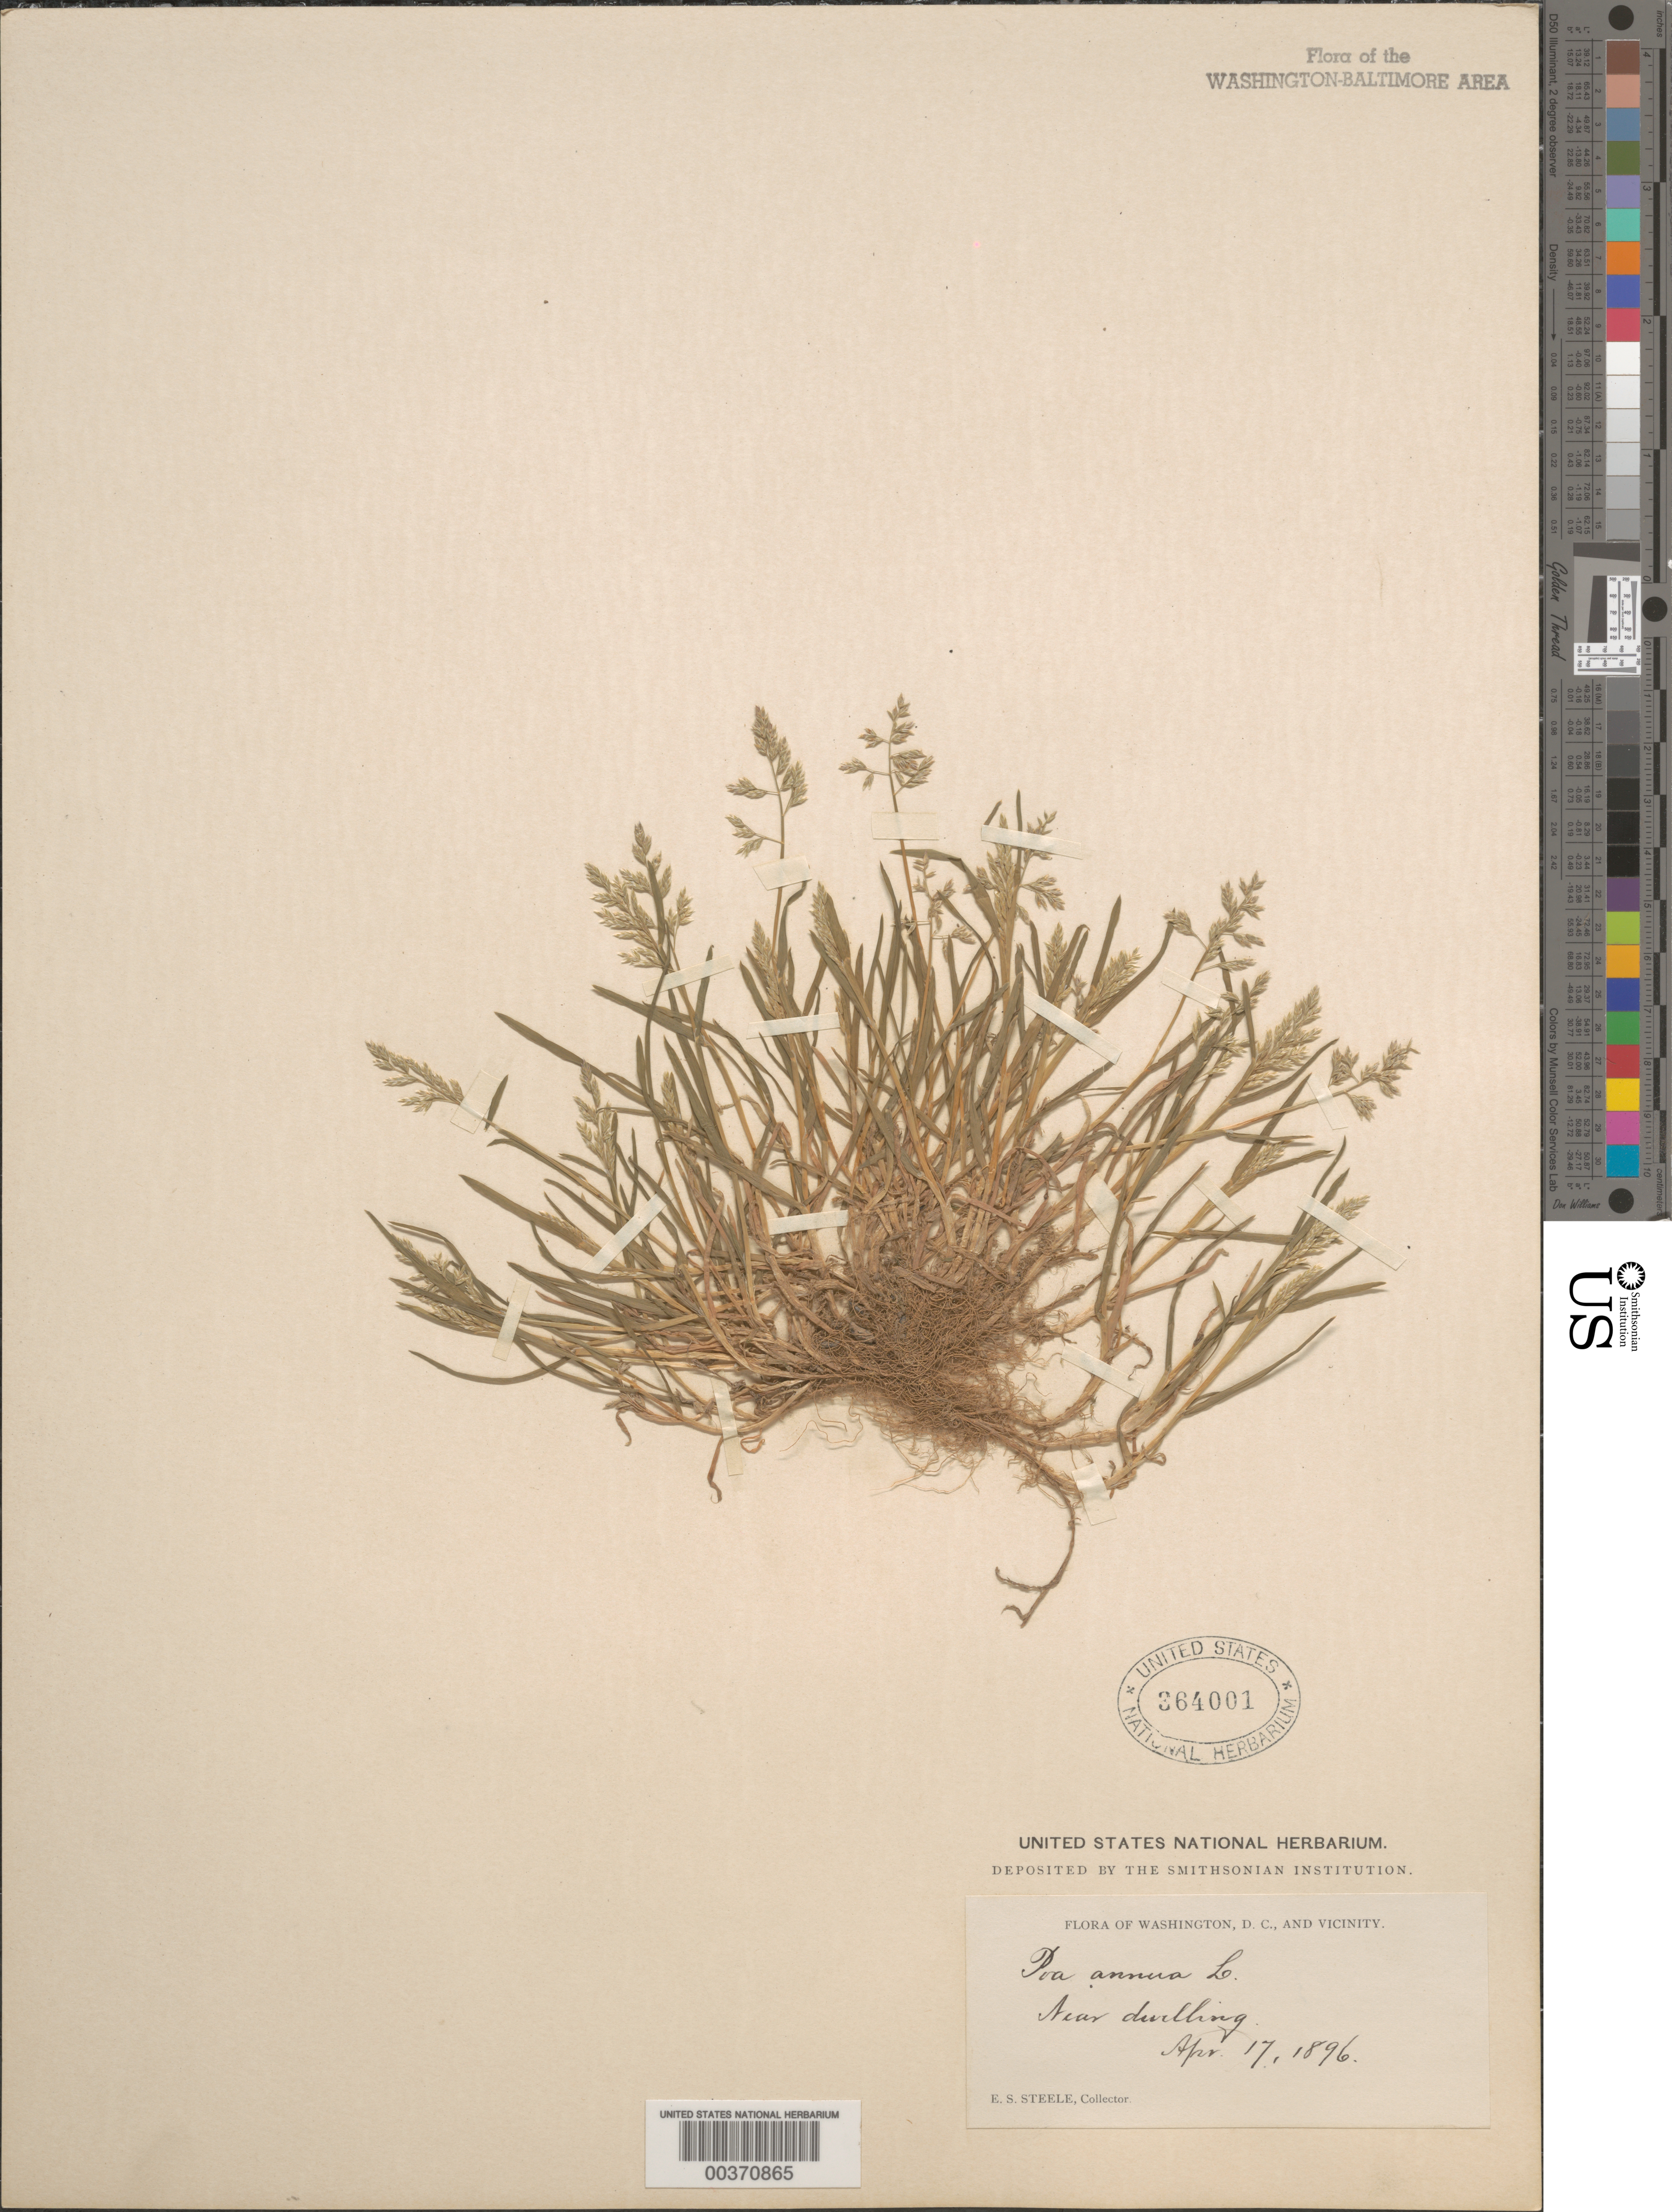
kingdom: Plantae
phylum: Tracheophyta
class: Liliopsida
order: Poales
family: Poaceae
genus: Poa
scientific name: Poa annua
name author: L.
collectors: E. Steele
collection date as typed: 17 Apr 1896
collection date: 1896-04-17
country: United States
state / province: District of Columbia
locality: Near Dwilling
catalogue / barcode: US 364001